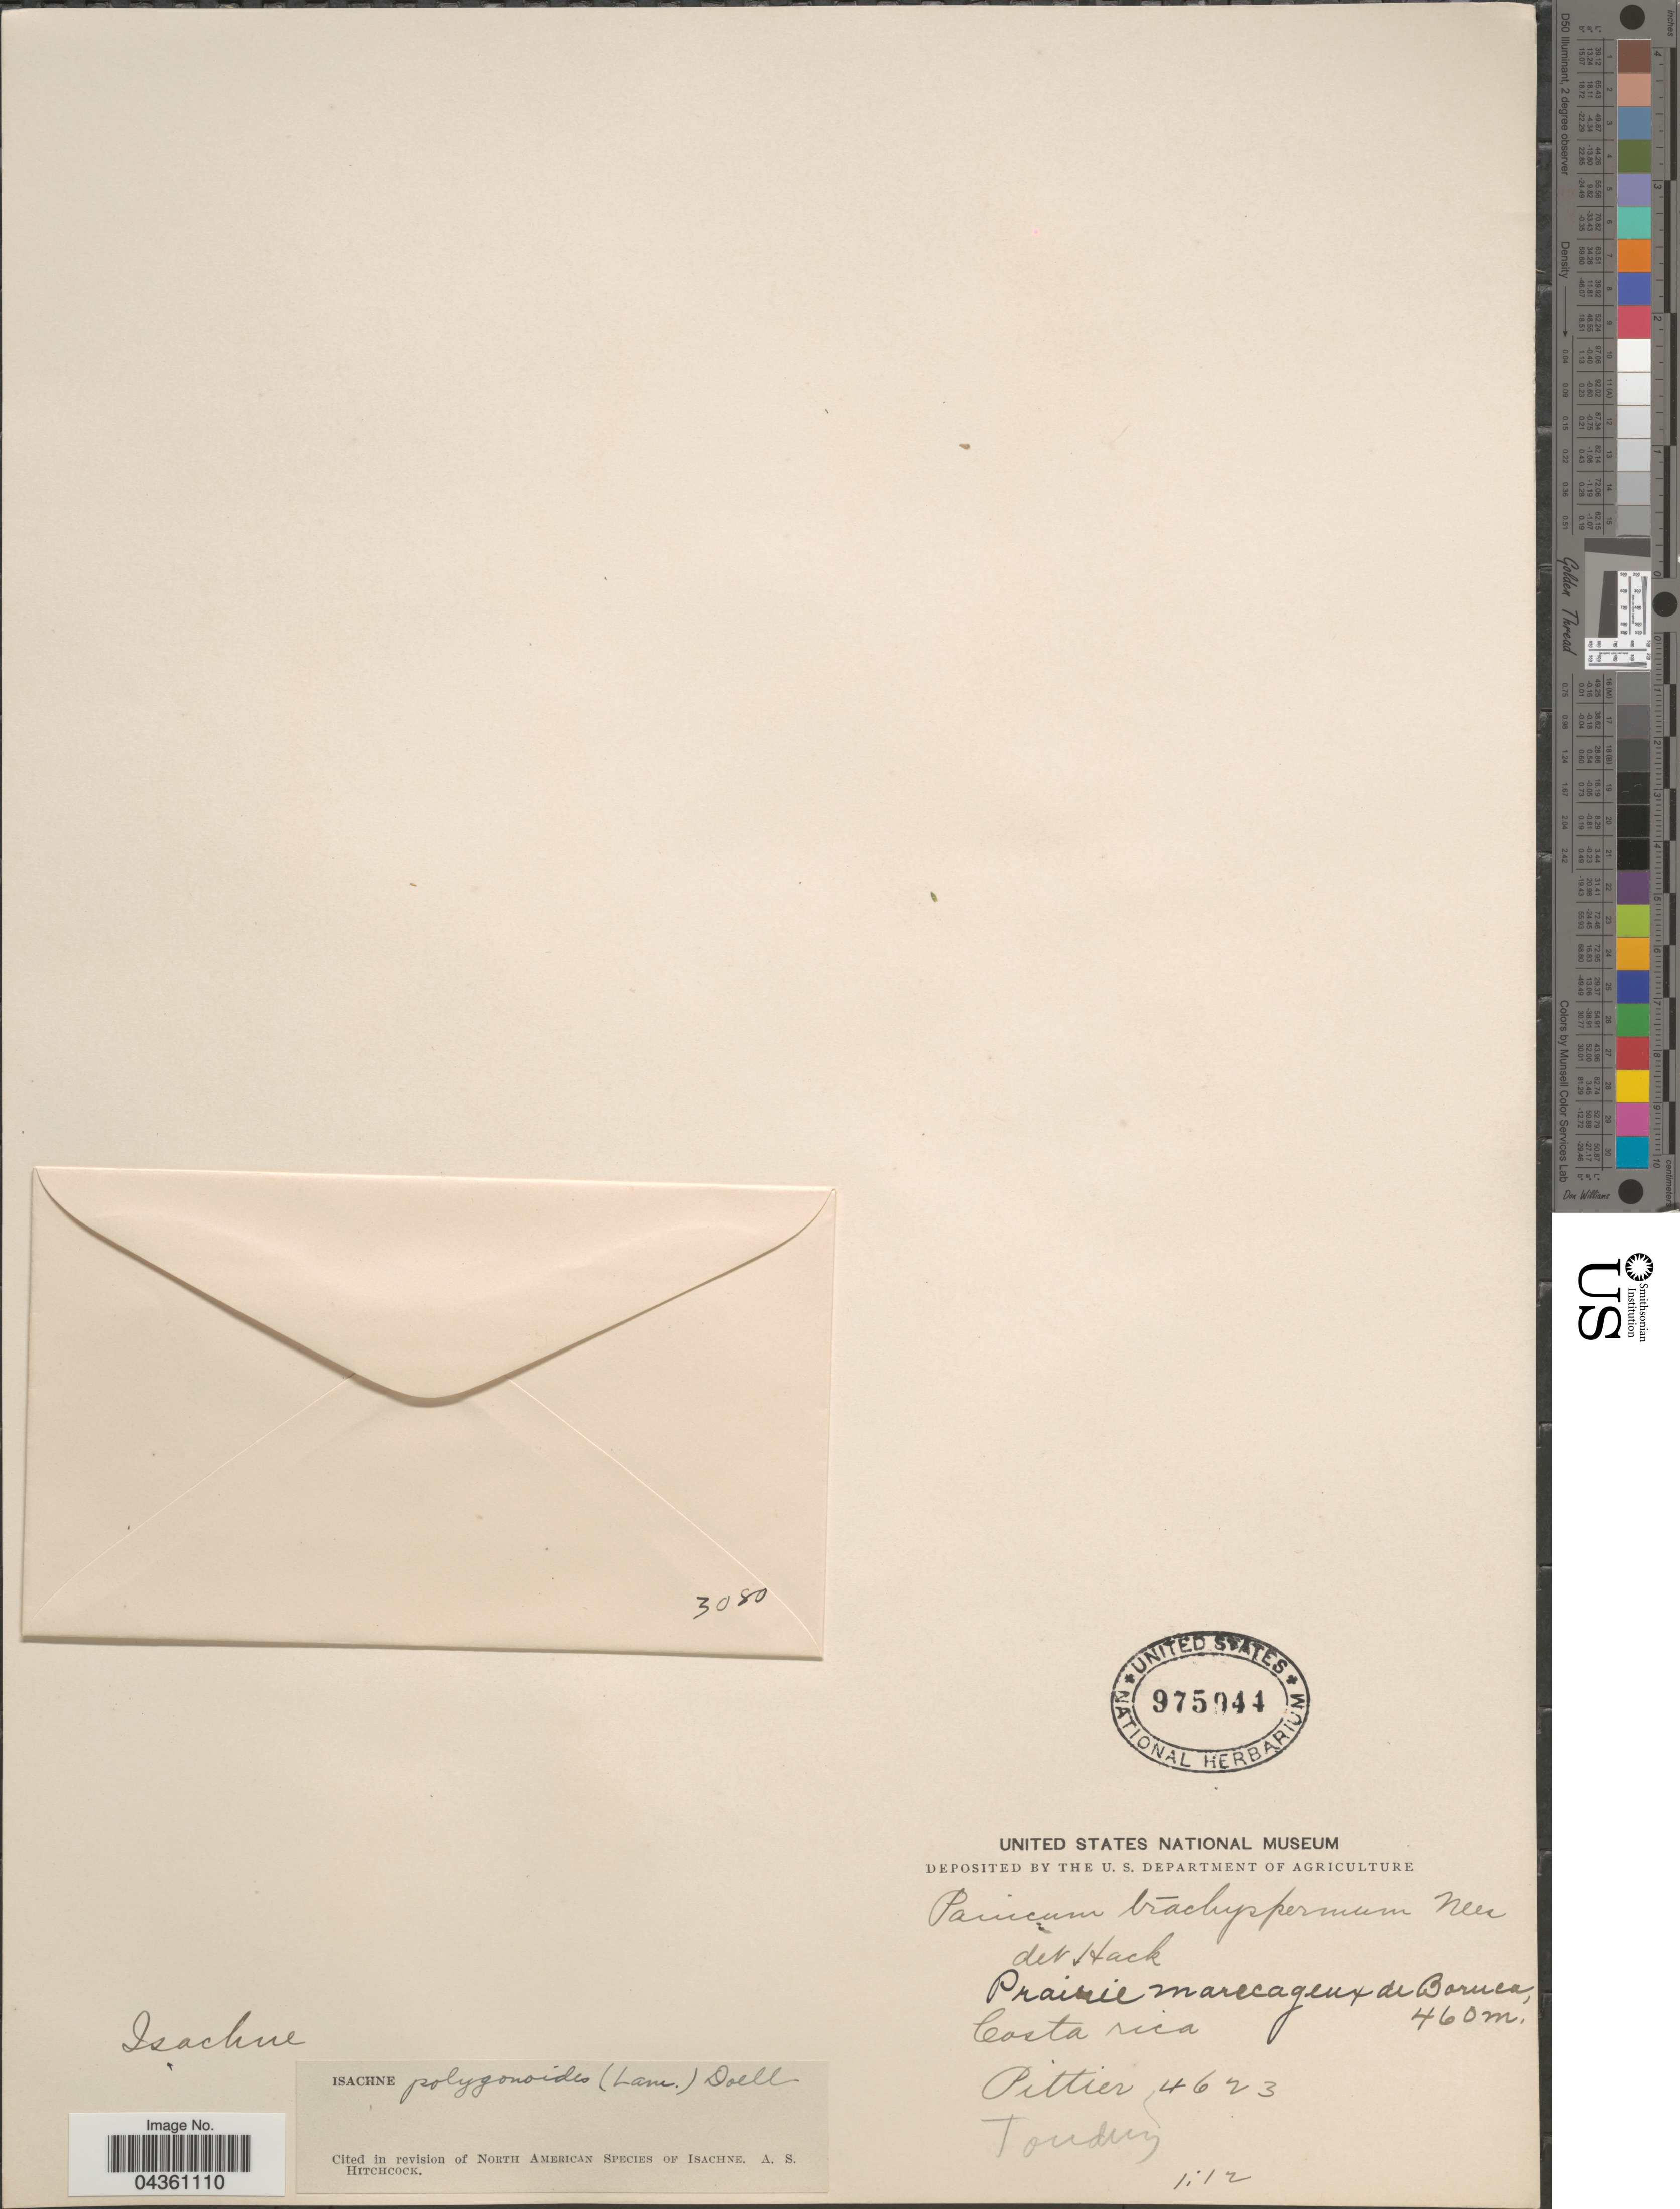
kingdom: Plantae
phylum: Tracheophyta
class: Liliopsida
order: Poales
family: Poaceae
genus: Isachne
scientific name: Isachne polygonoides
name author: (Lam.) Döll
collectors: Pittier, -- & Tonduz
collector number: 4623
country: Costa Rica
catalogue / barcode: US 975944